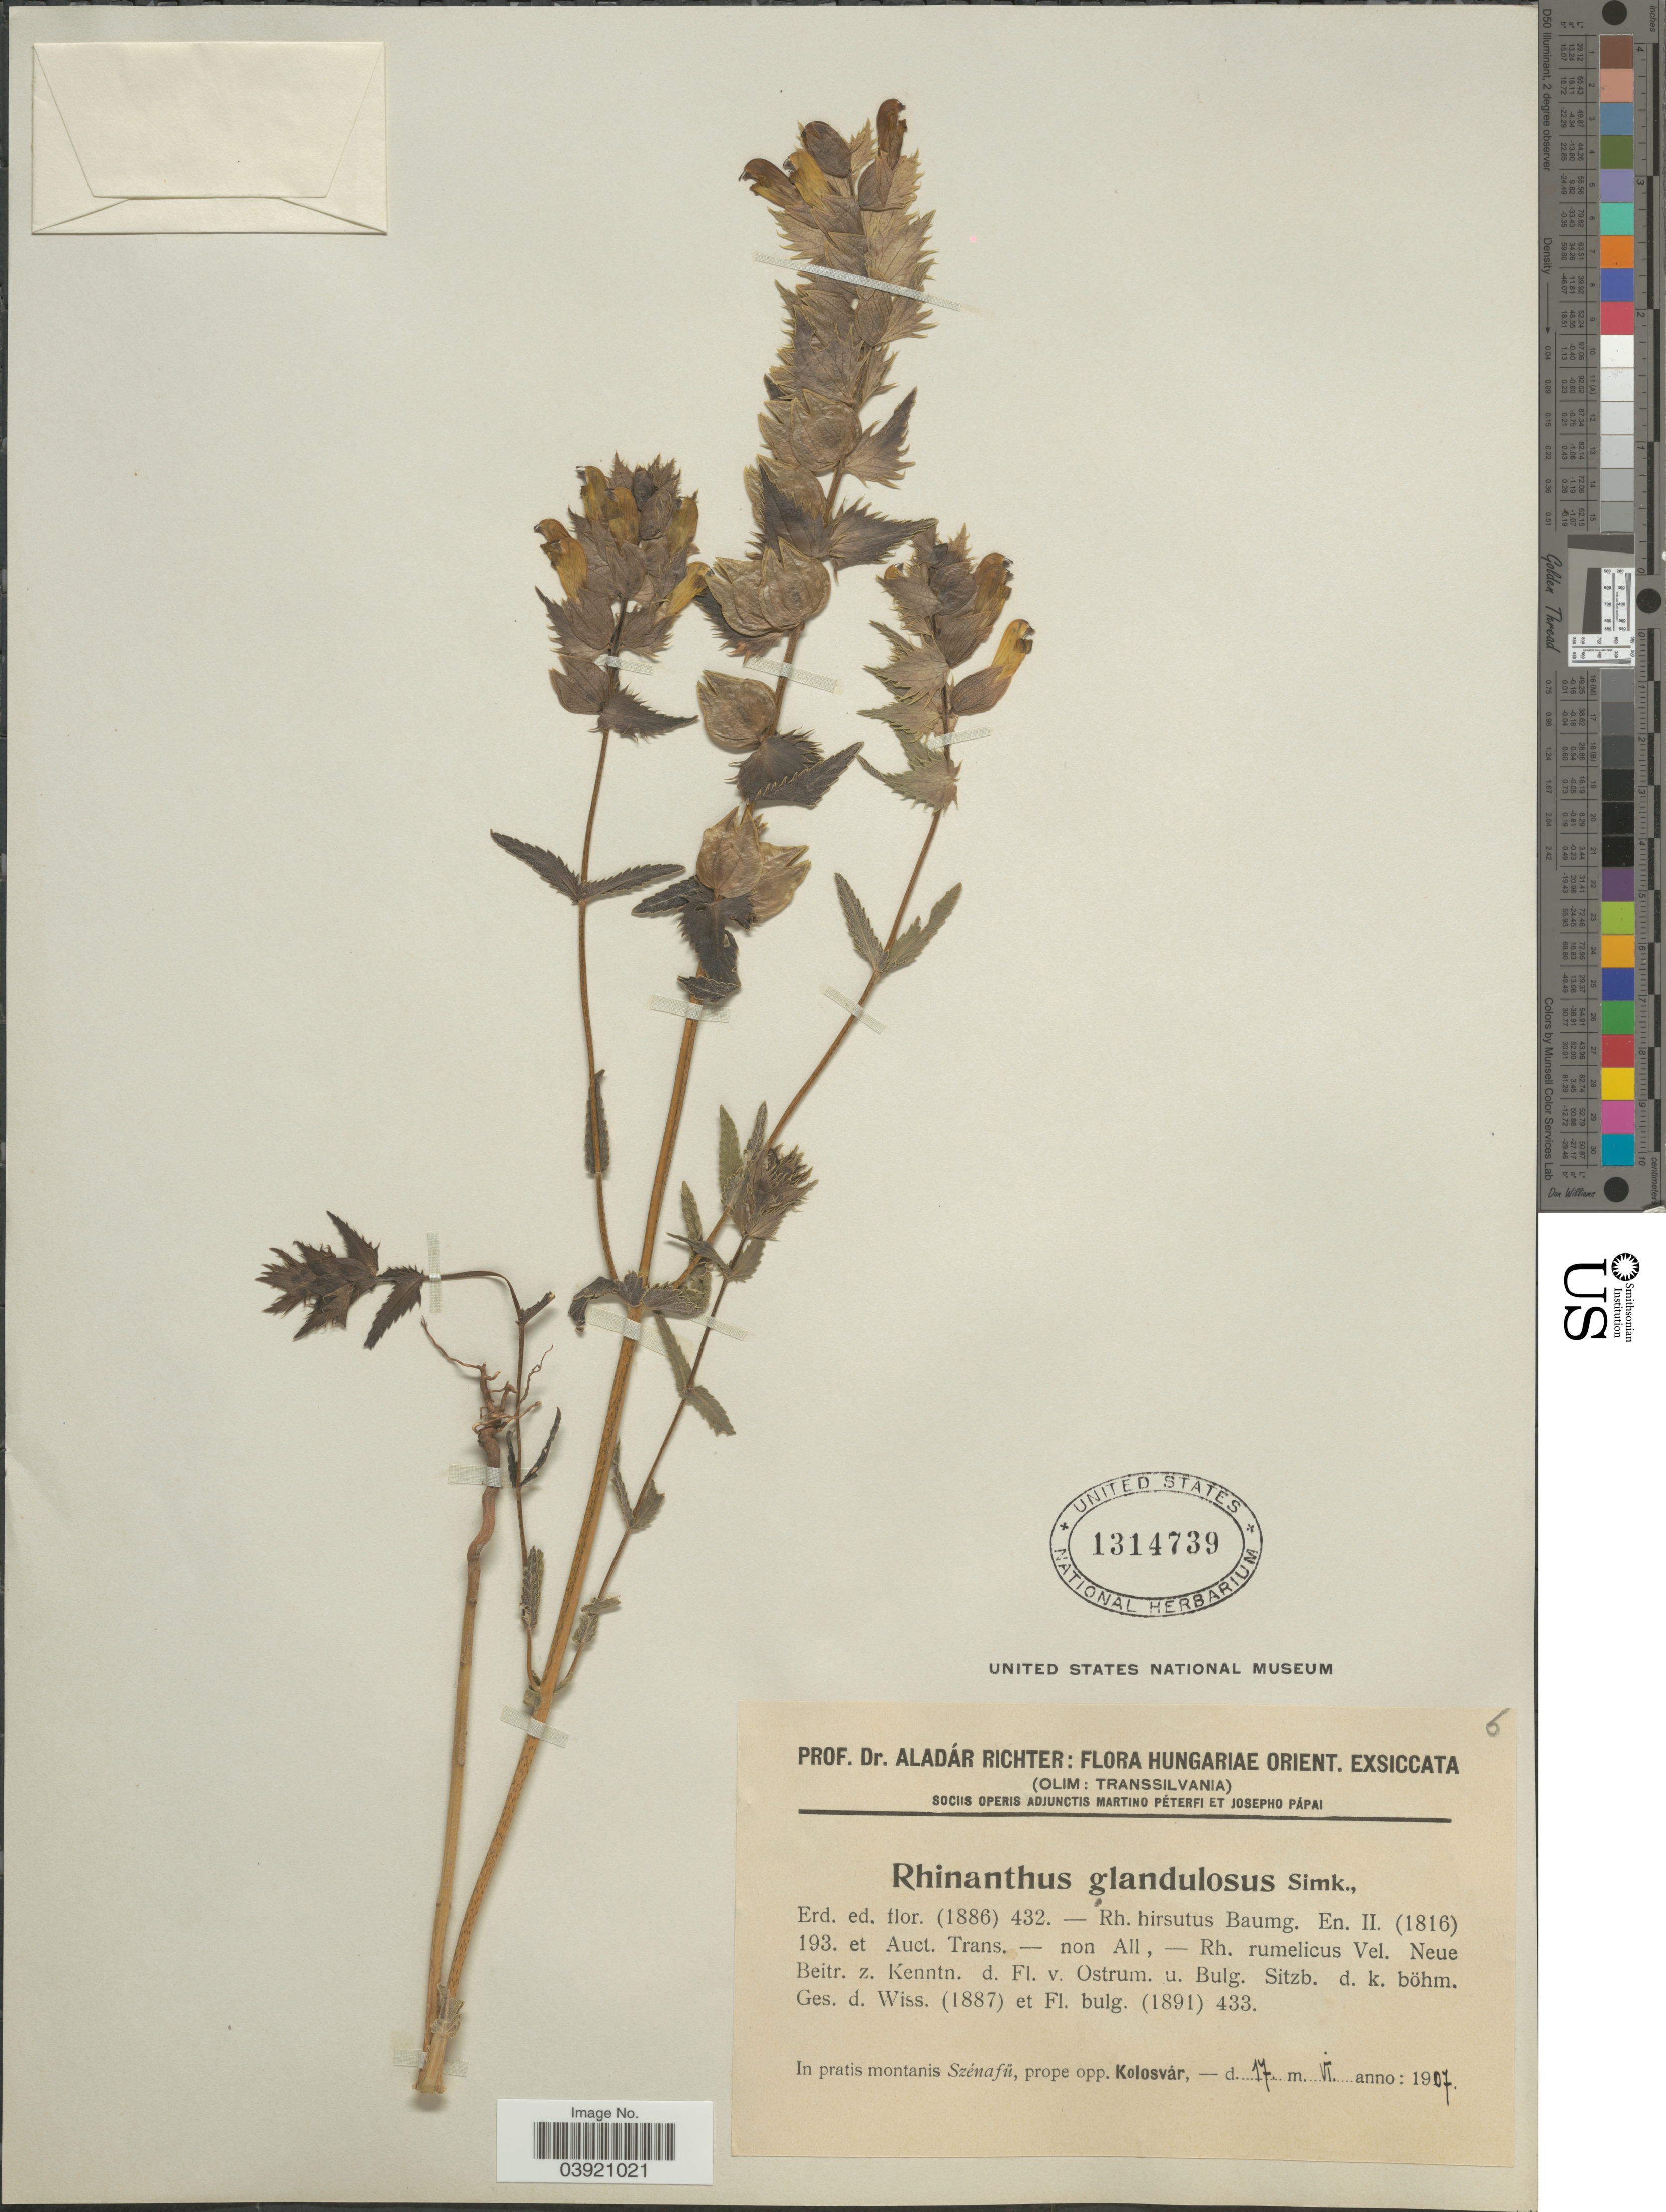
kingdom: Plantae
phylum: Tracheophyta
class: Magnoliopsida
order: Lamiales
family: Orobanchaceae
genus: Rhinanthus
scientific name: Rhinanthus minor subsp. minor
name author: L.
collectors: A. Richter, M. Péterfi & J. Papai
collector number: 6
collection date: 1907-06-17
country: Hungary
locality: Hungariae Orient. In pratis montanis Szénafü, prope opp. Kolosvár.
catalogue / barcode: US 1314739